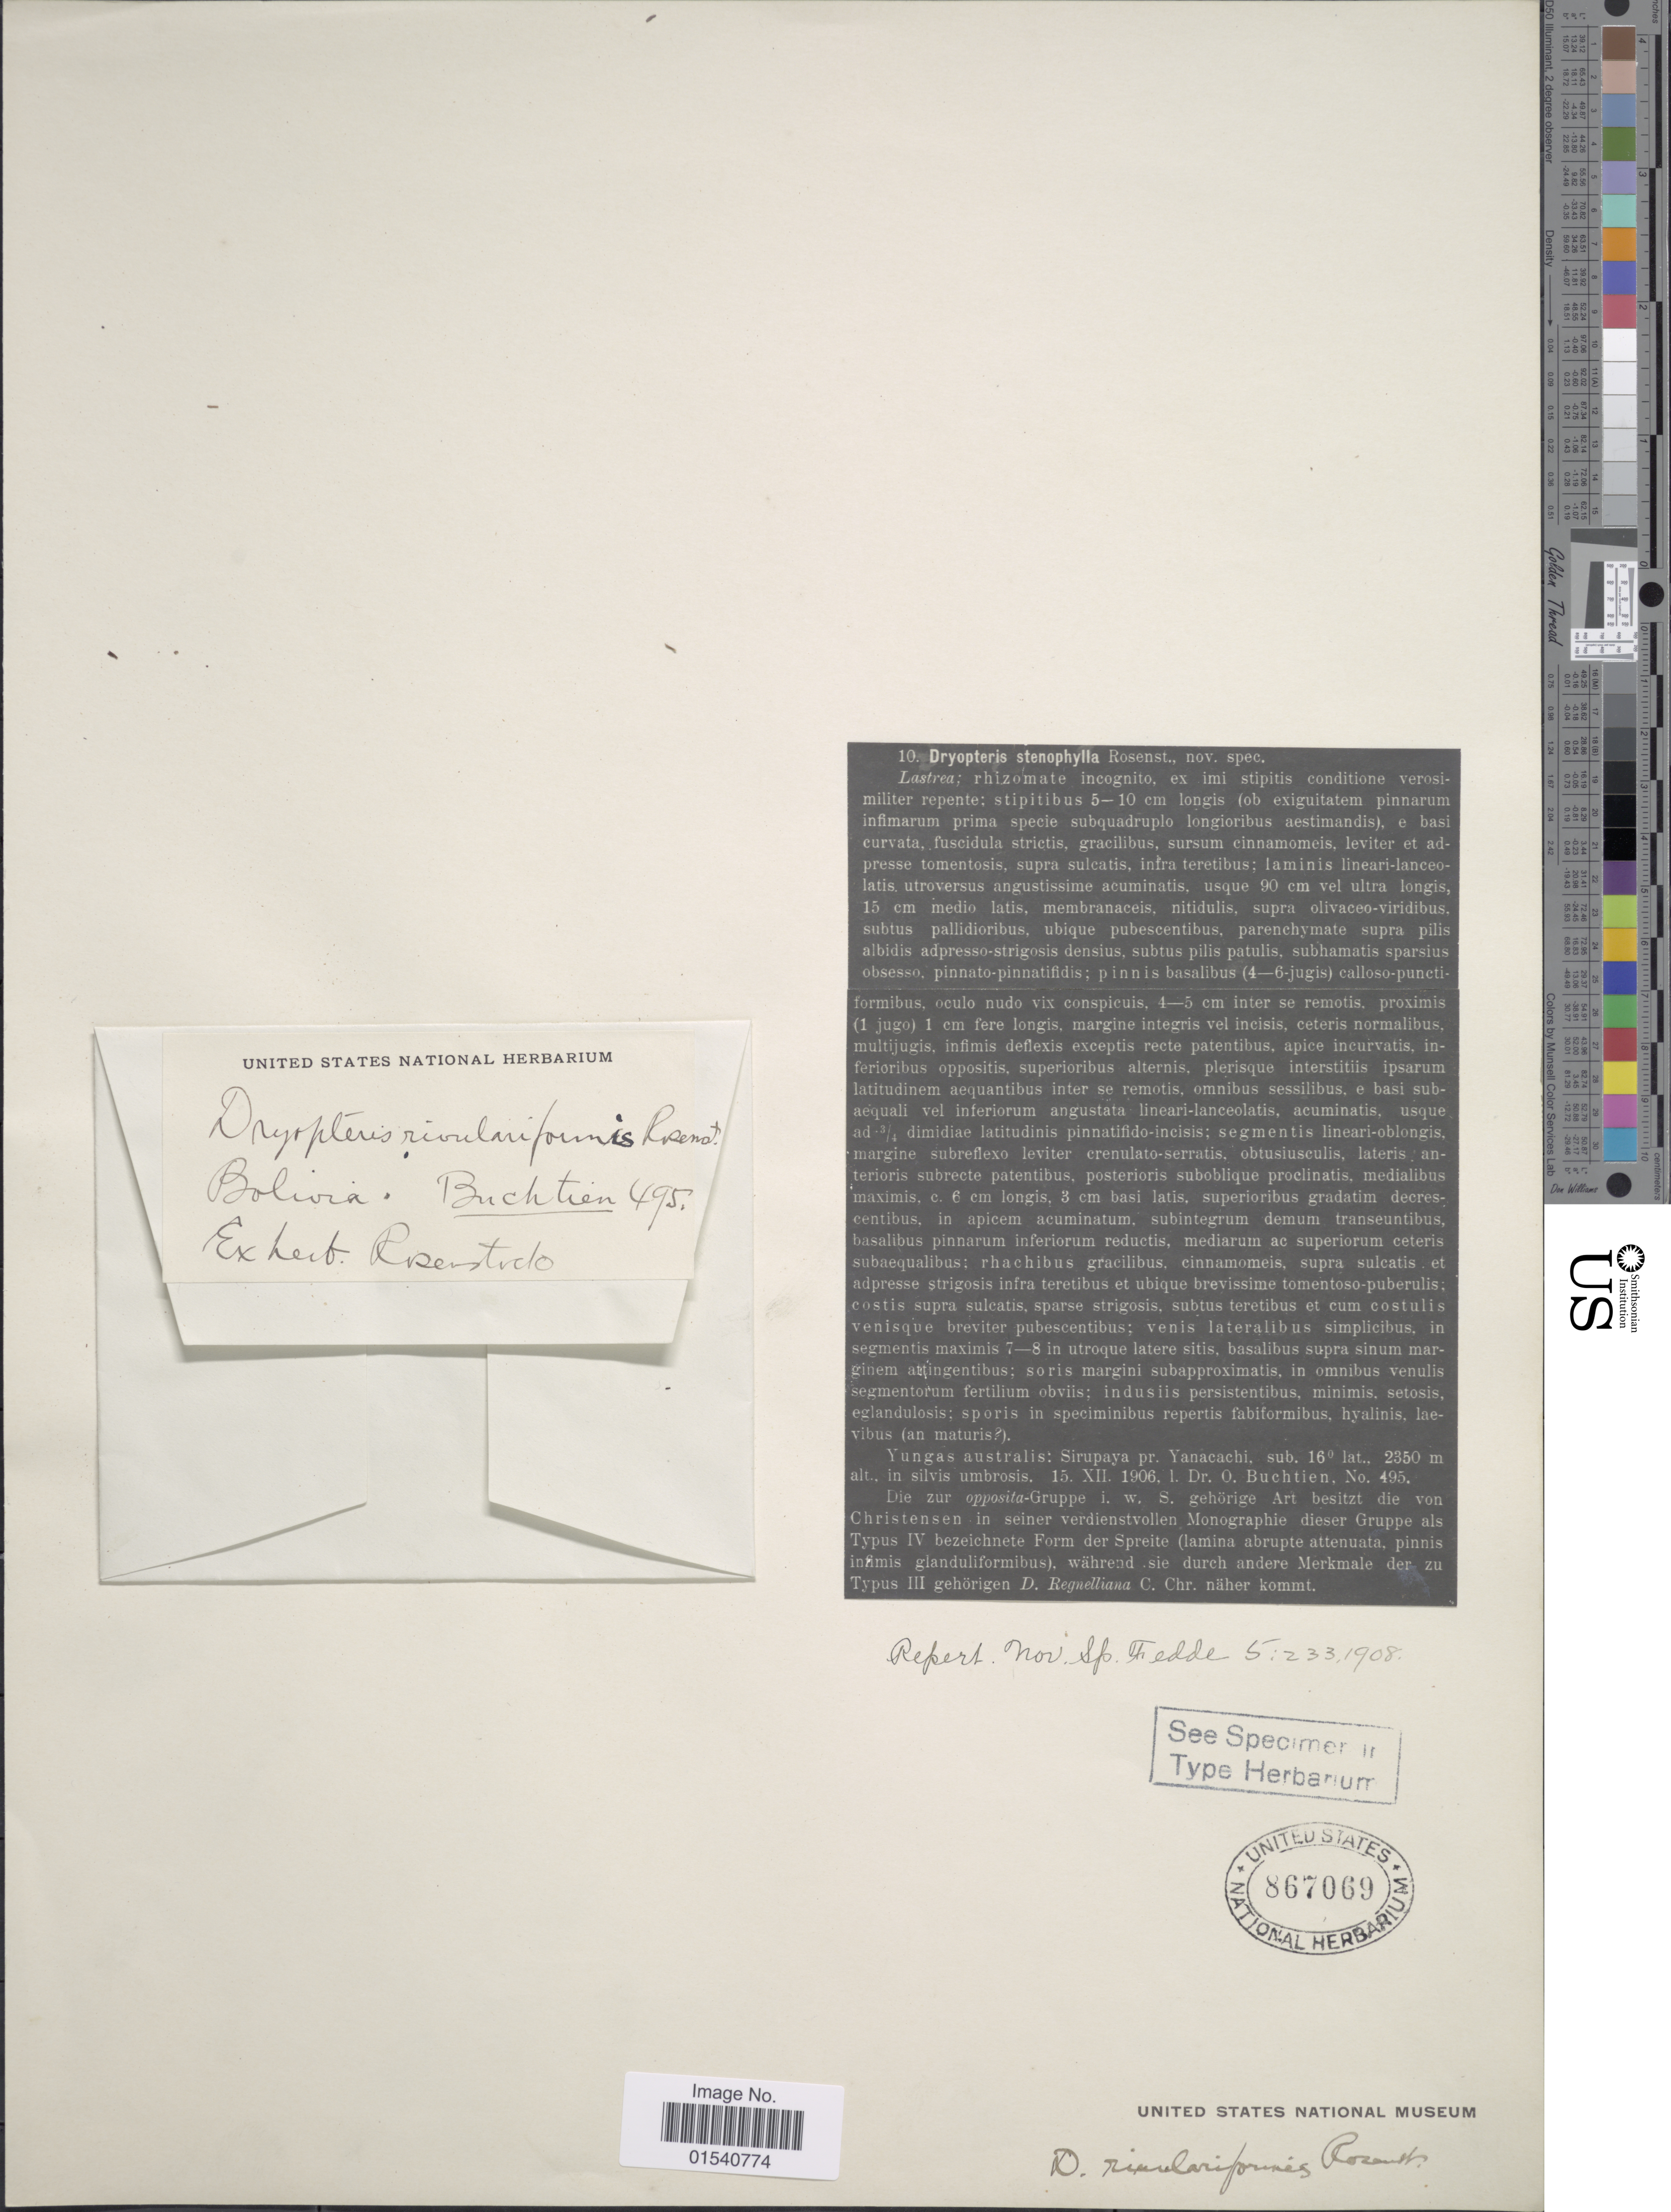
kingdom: Plantae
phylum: Tracheophyta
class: Polypodiopsida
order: Polypodiales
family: Thelypteridaceae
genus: Amauropelta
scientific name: Amauropelta rivulariformis (Rosenst.) comb. nov., ined 2015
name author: (Rosenst.)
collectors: O. Buchtien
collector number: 495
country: Bolivia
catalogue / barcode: US 867069